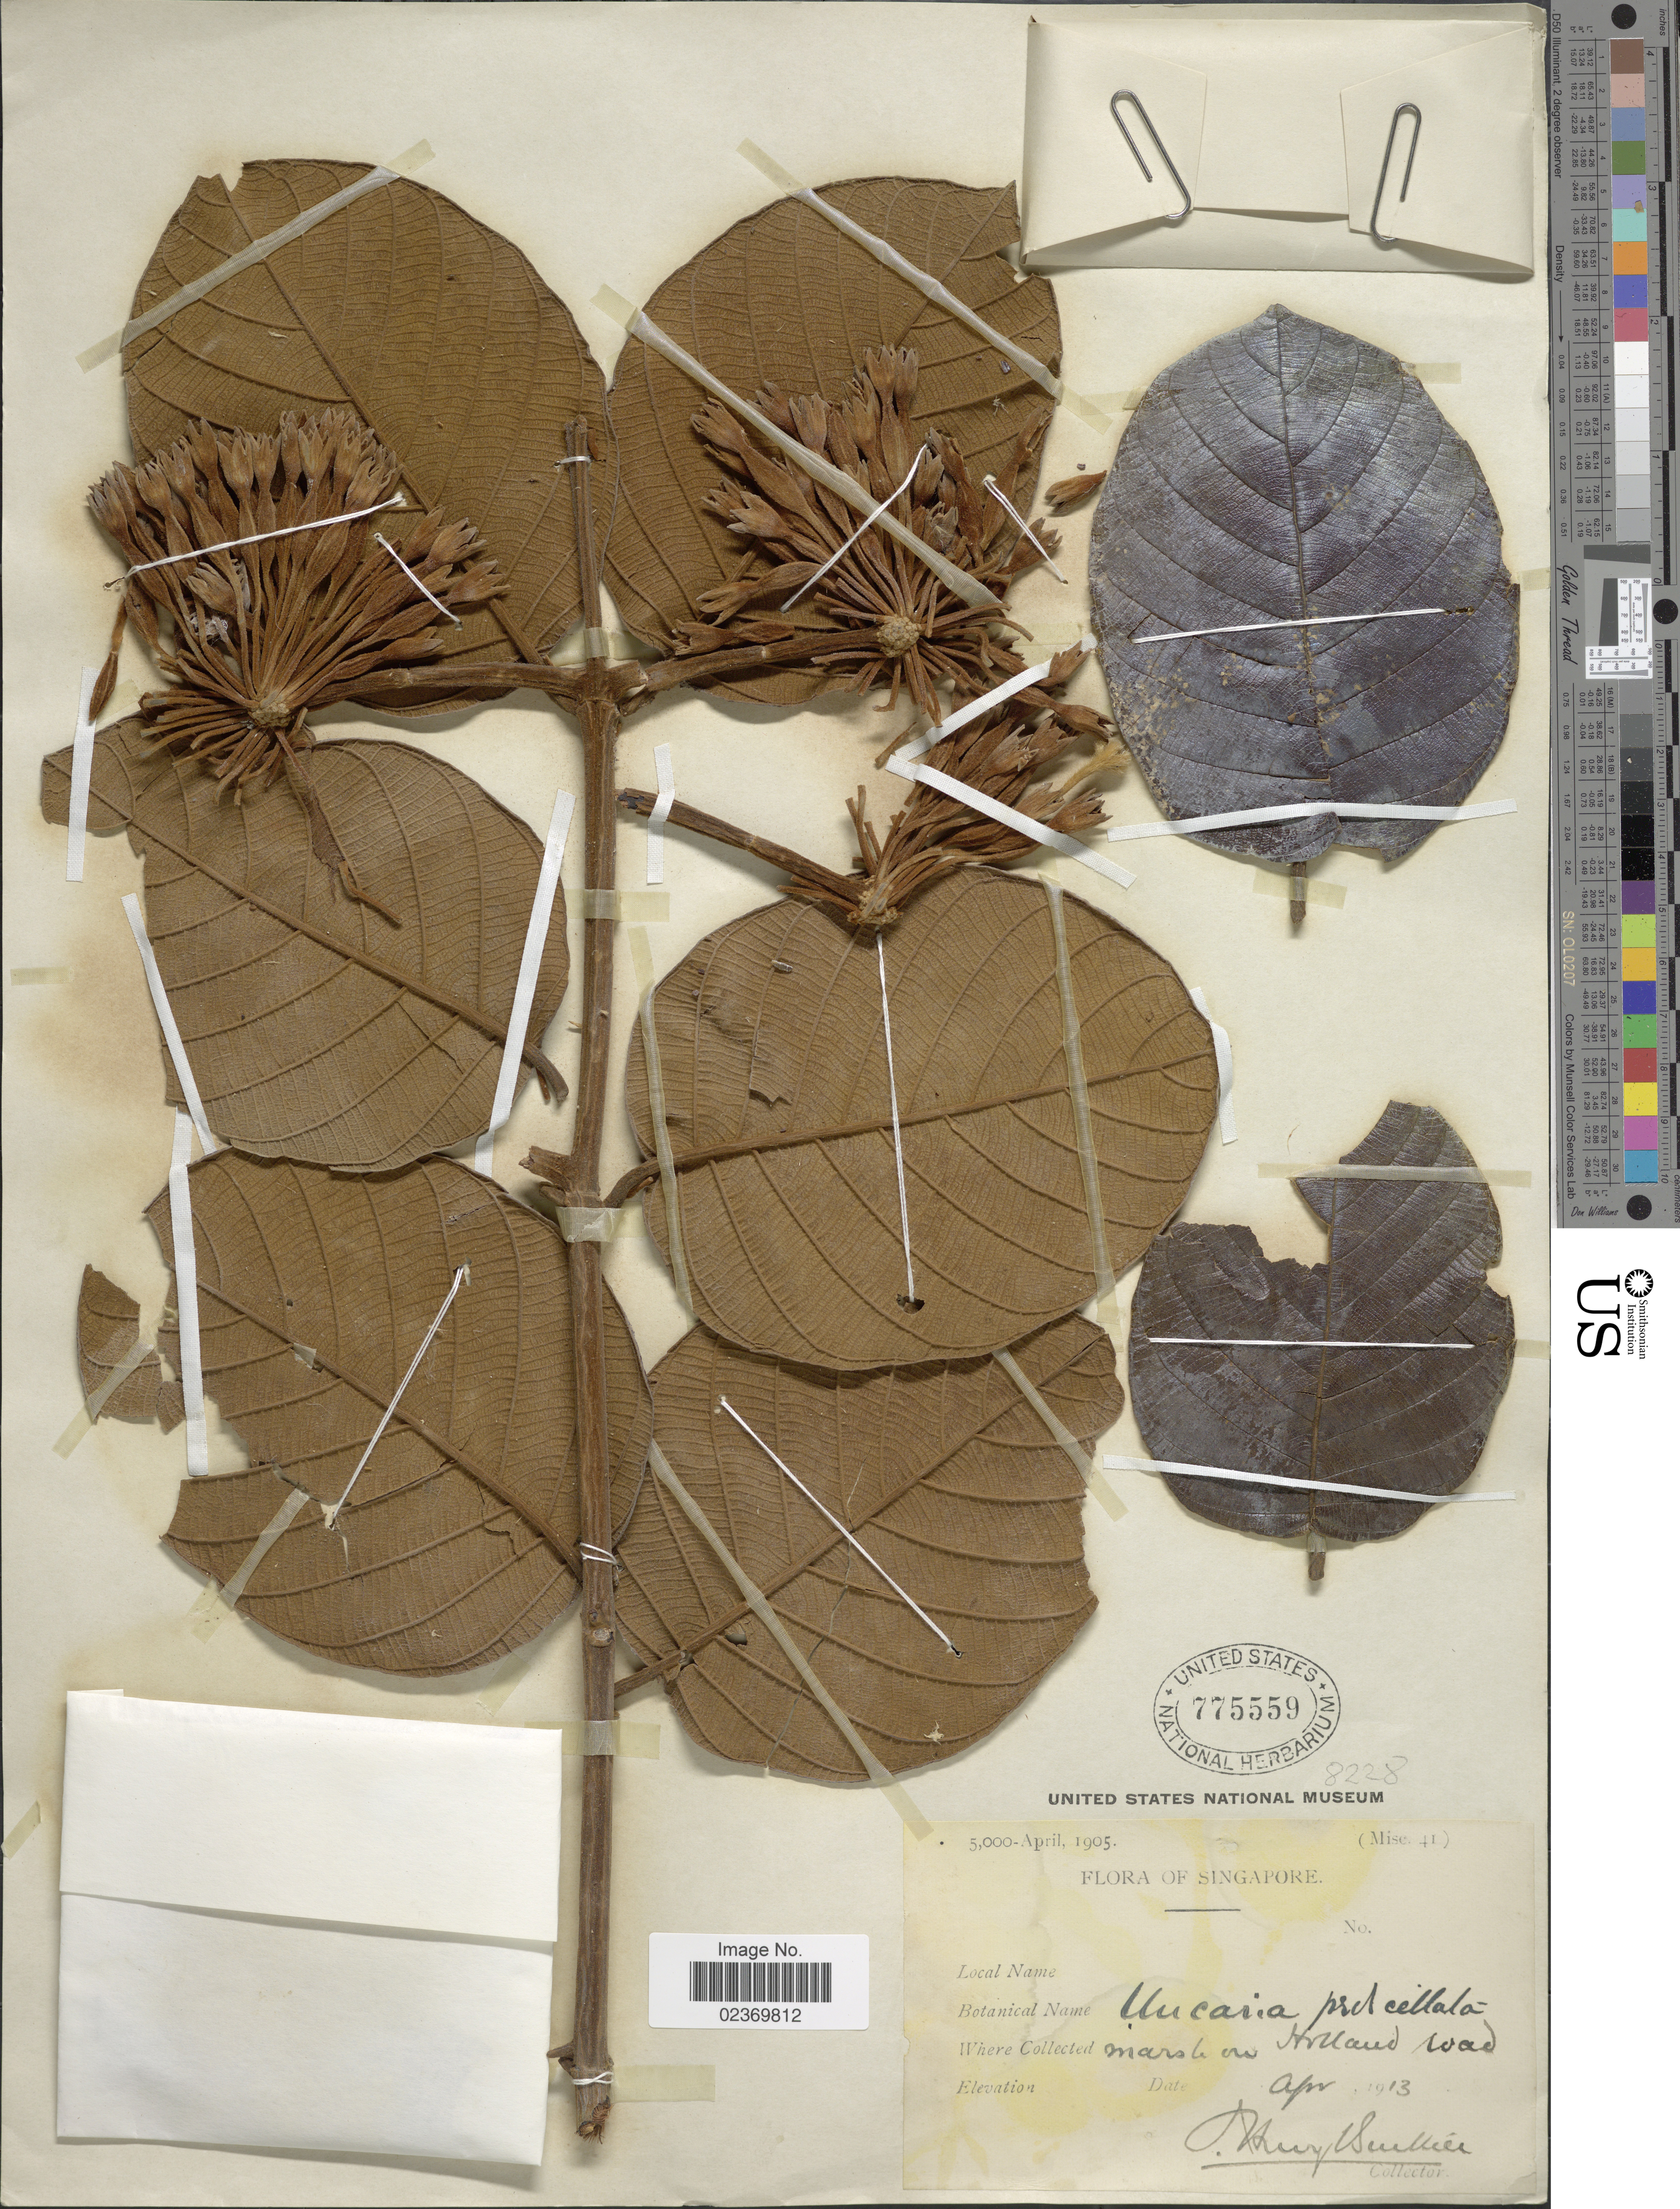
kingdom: Plantae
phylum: Tracheophyta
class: Magnoliopsida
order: Gentianales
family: Rubiaceae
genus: Uncaria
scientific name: Uncaria pedicellata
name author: Roxb.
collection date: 1913-04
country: Singapore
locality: Marsh on Holland road [interpreted]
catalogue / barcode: US 775559